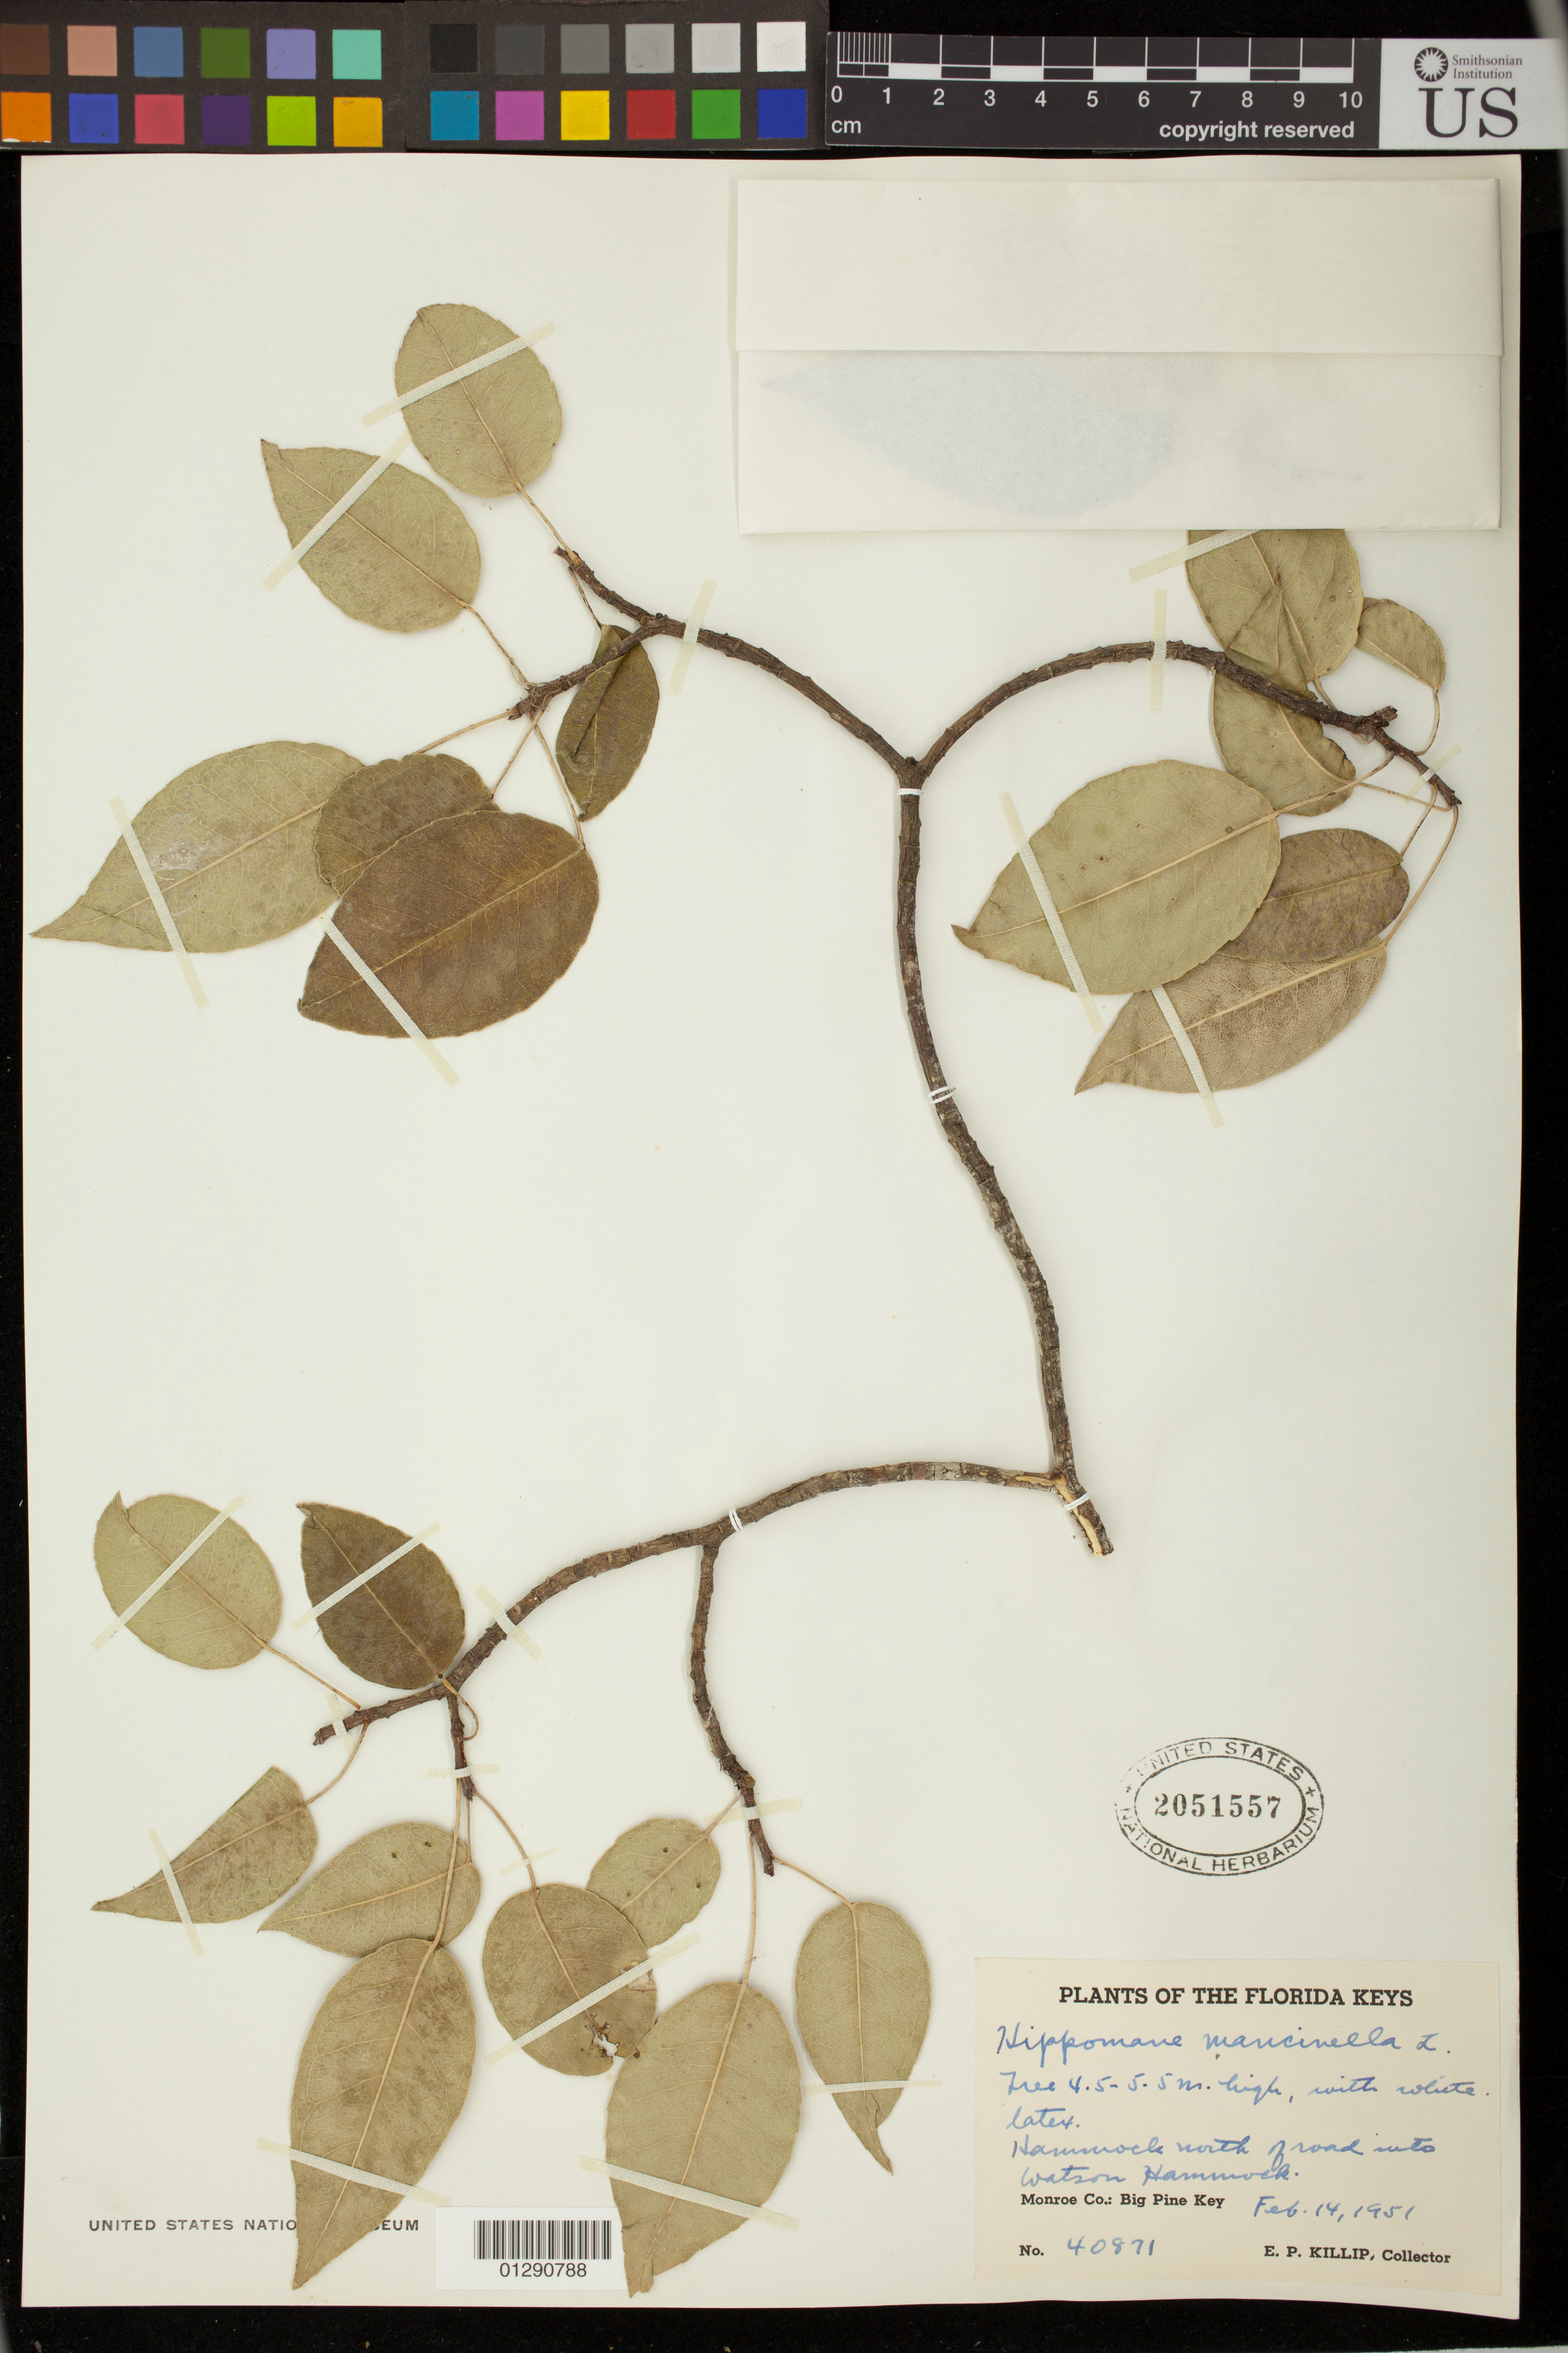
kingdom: Plantae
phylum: Tracheophyta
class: Magnoliopsida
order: Malpighiales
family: Euphorbiaceae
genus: Hippomane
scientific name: Hippomane mancinella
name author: L.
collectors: E. P. Killip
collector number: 40871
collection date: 1951-02-14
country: United States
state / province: Florida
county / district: Monroe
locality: Hammock north of road into Watson Hammock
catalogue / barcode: US 2051557